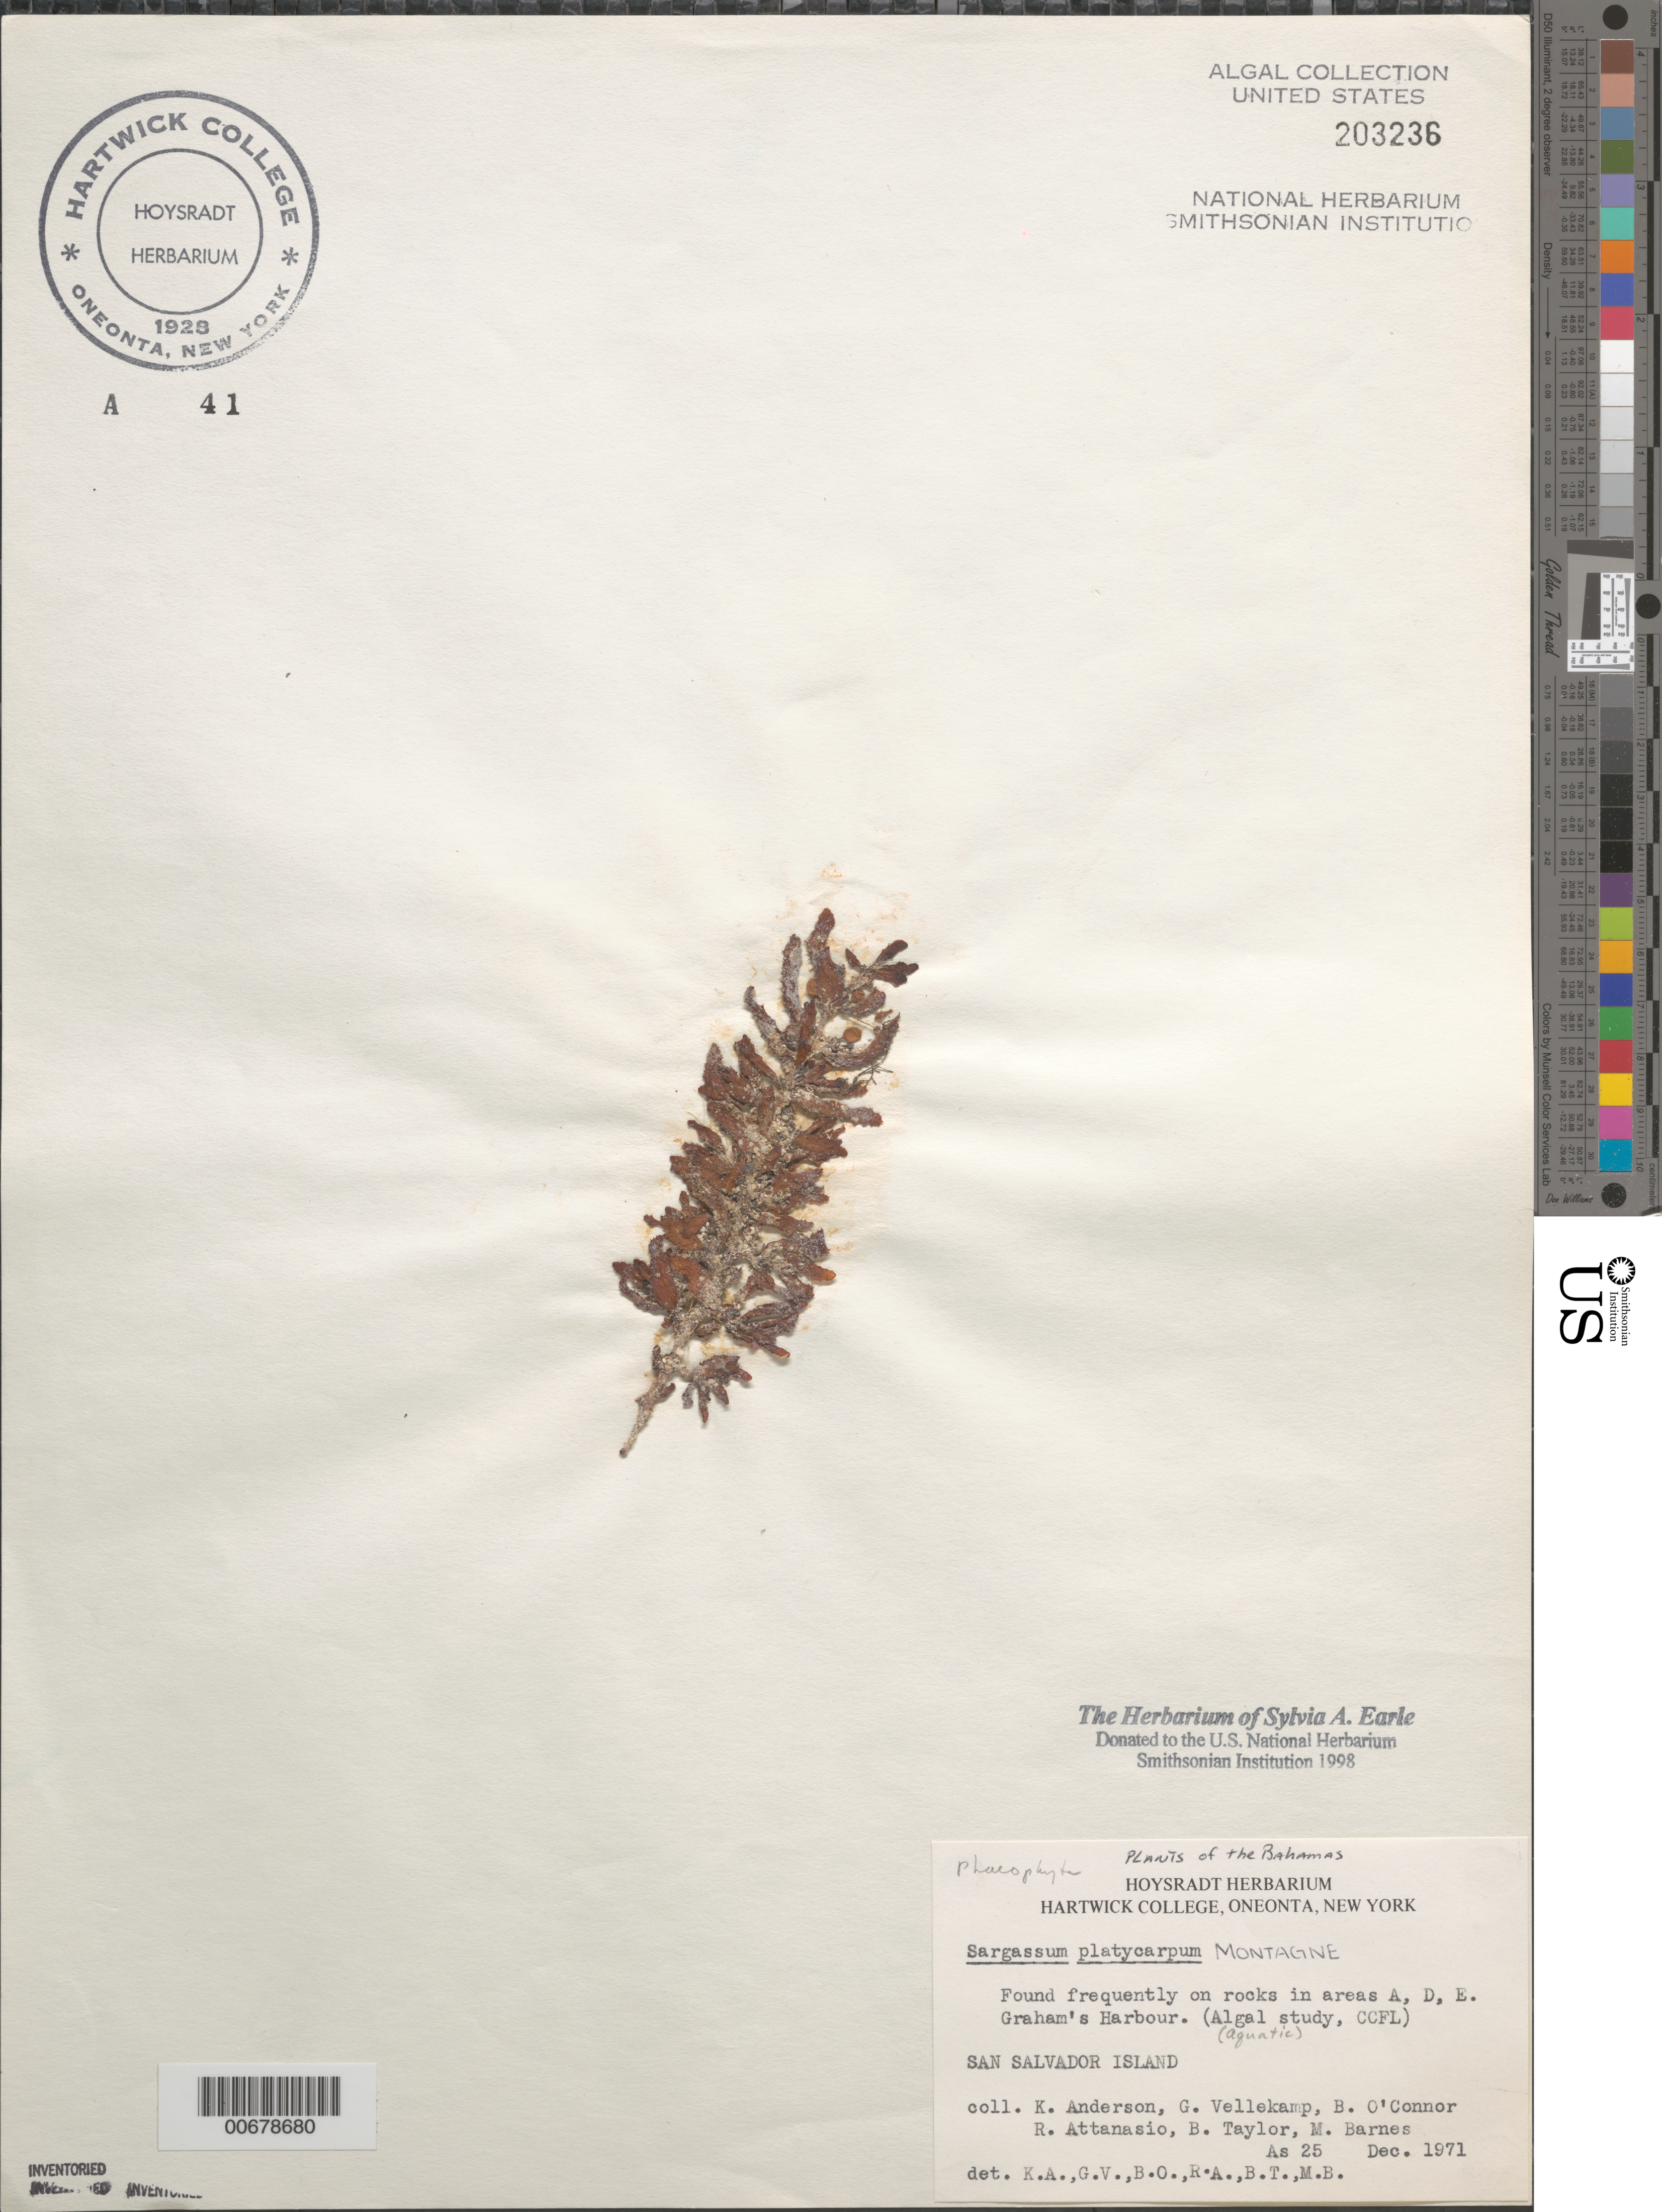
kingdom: Chromista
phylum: Ochrophyta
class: Phaeophyceae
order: Fucales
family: Sargassaceae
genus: Sargassum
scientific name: Sargassum platycarpum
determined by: Anderson, K.; et al.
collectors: K. Anderson, G. Vellekamp, B. O'Connor, R. Attanasio, B. Taylor & M. Barnes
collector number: As 25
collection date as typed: Dec 1971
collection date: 1971-12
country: Bahamas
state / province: San Salvador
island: San Salvador Island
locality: Grahams Harbour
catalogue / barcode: US 203236